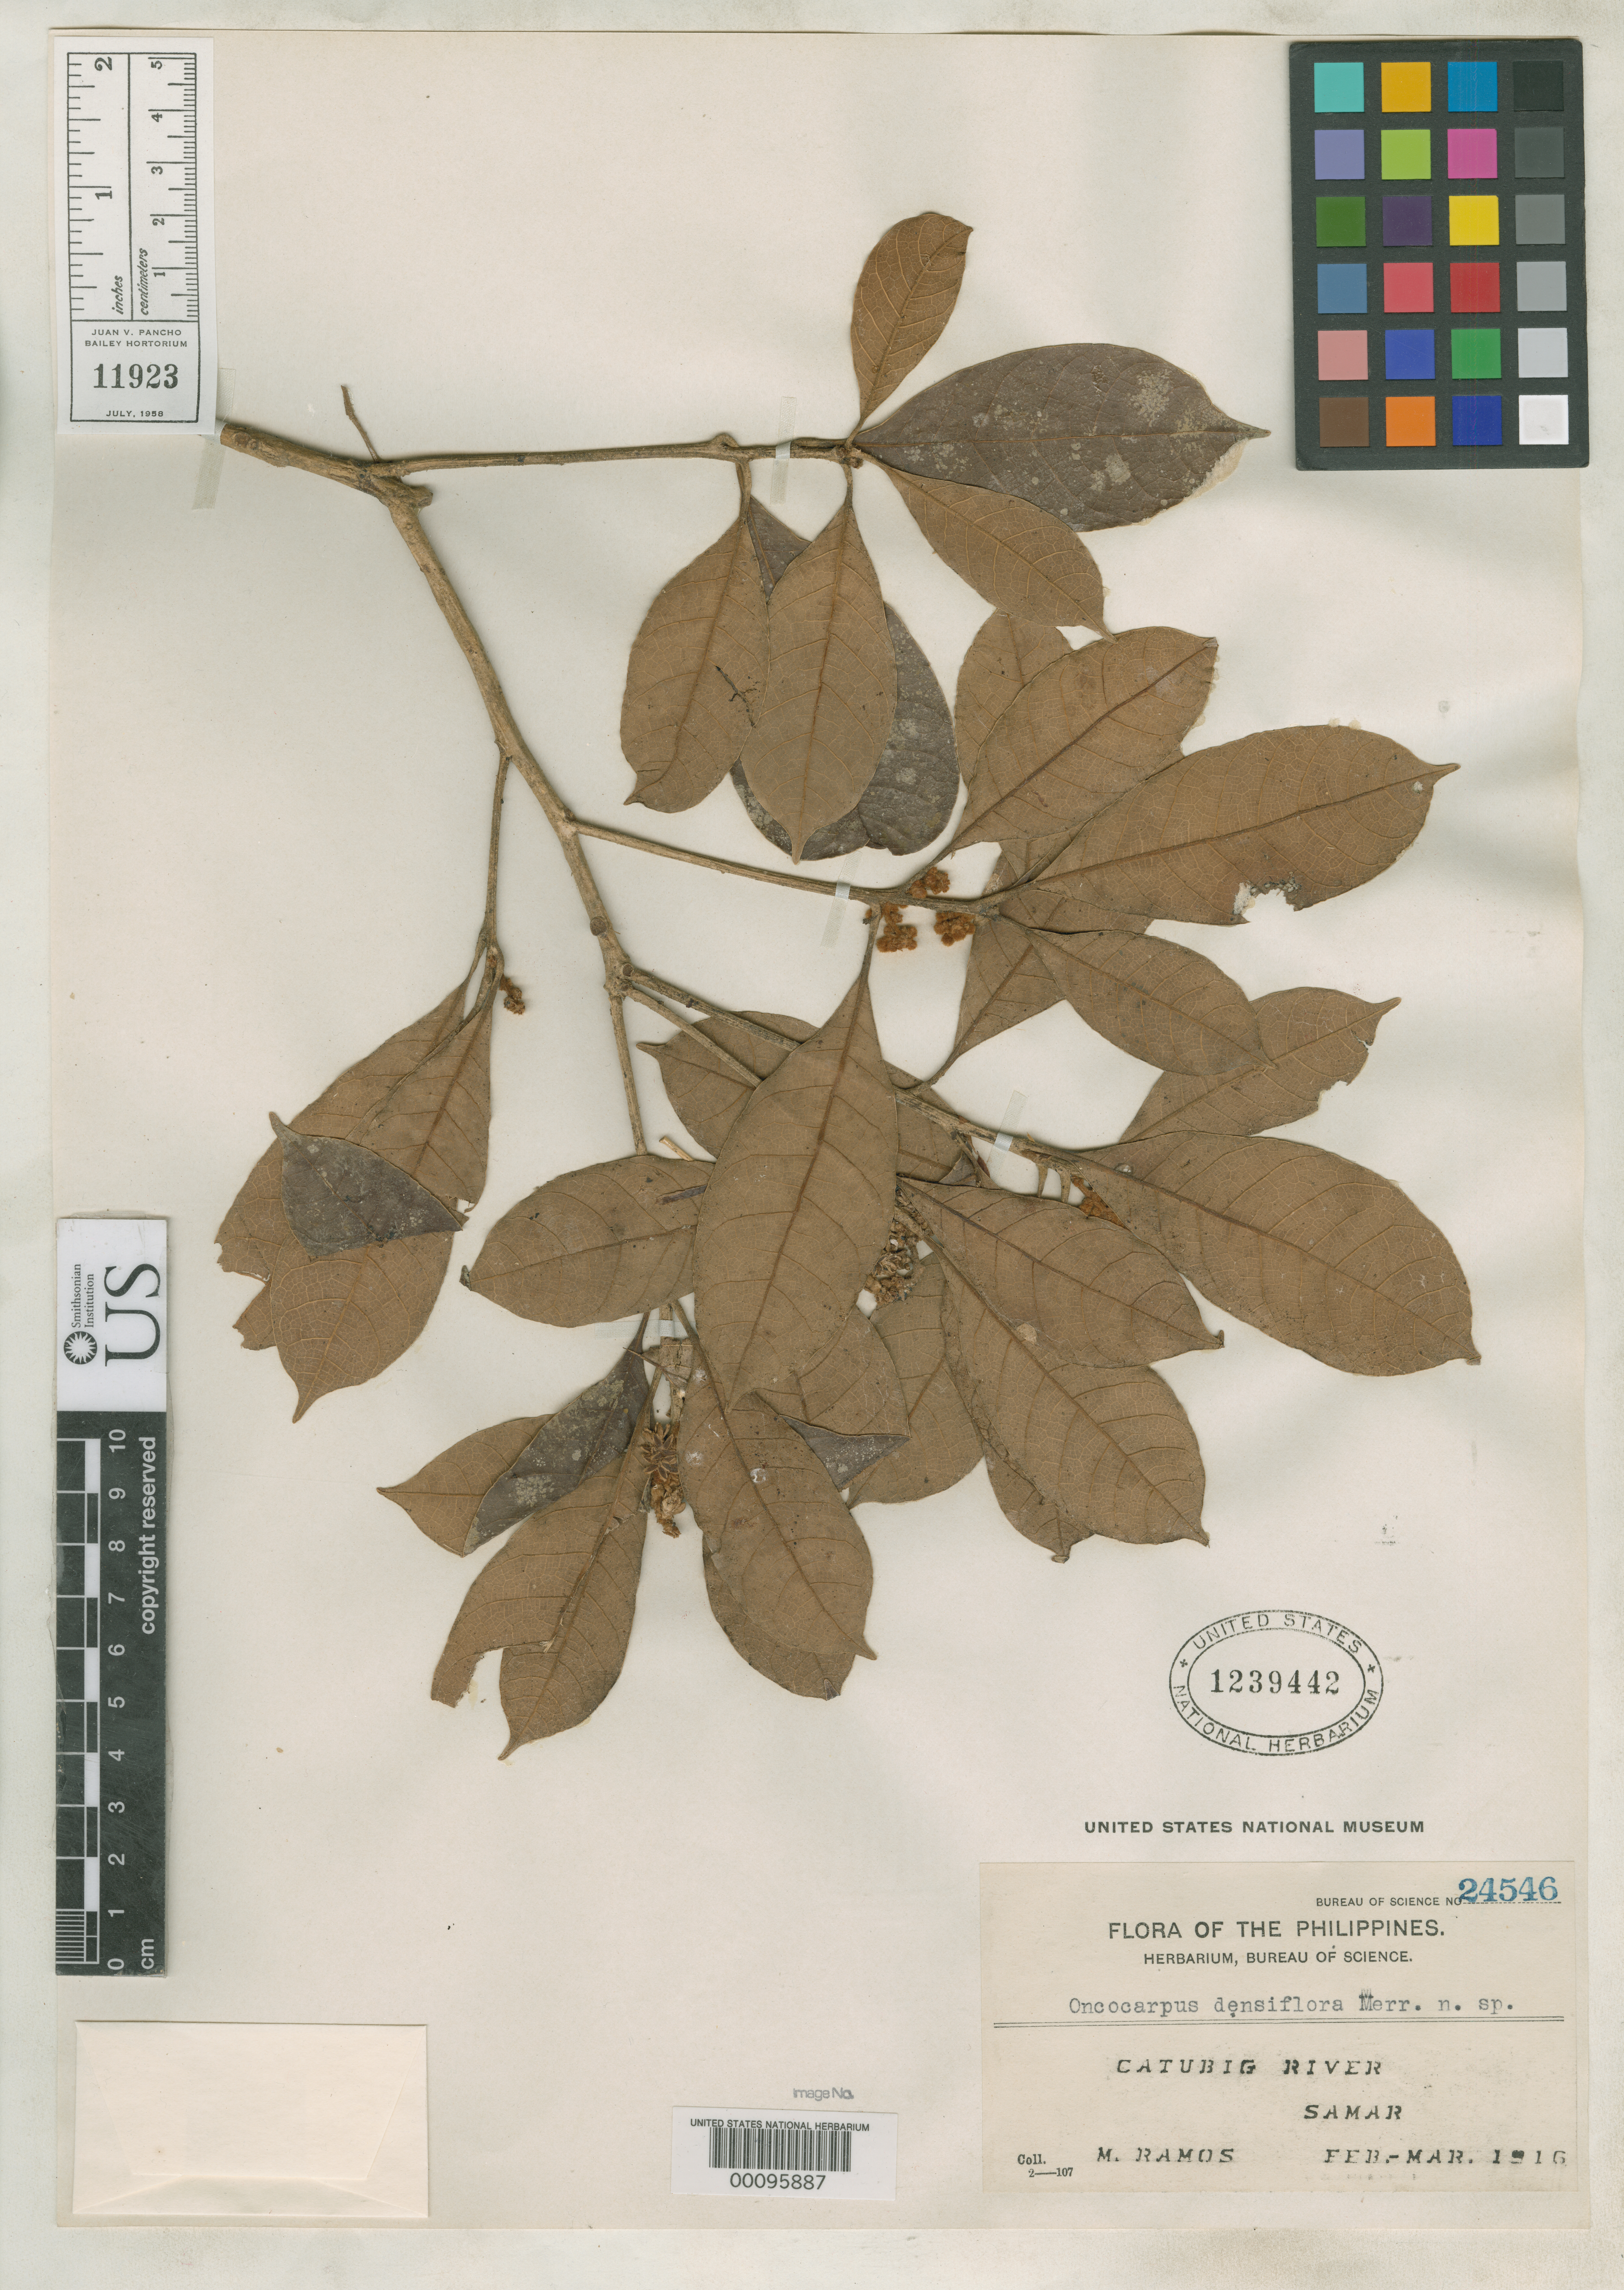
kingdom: Plantae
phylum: Tracheophyta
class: Magnoliopsida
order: Sapindales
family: Anacardiaceae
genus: Oncocarpus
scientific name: Oncocarpus densiflorus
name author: Merr.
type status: Isotype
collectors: M. Ramos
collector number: Bur. Sci. 24546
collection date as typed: Feb 1916 to -- Mar 1916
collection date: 1916-02/1916-03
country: Philippines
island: Samar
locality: Catubig River.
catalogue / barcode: US 1239442